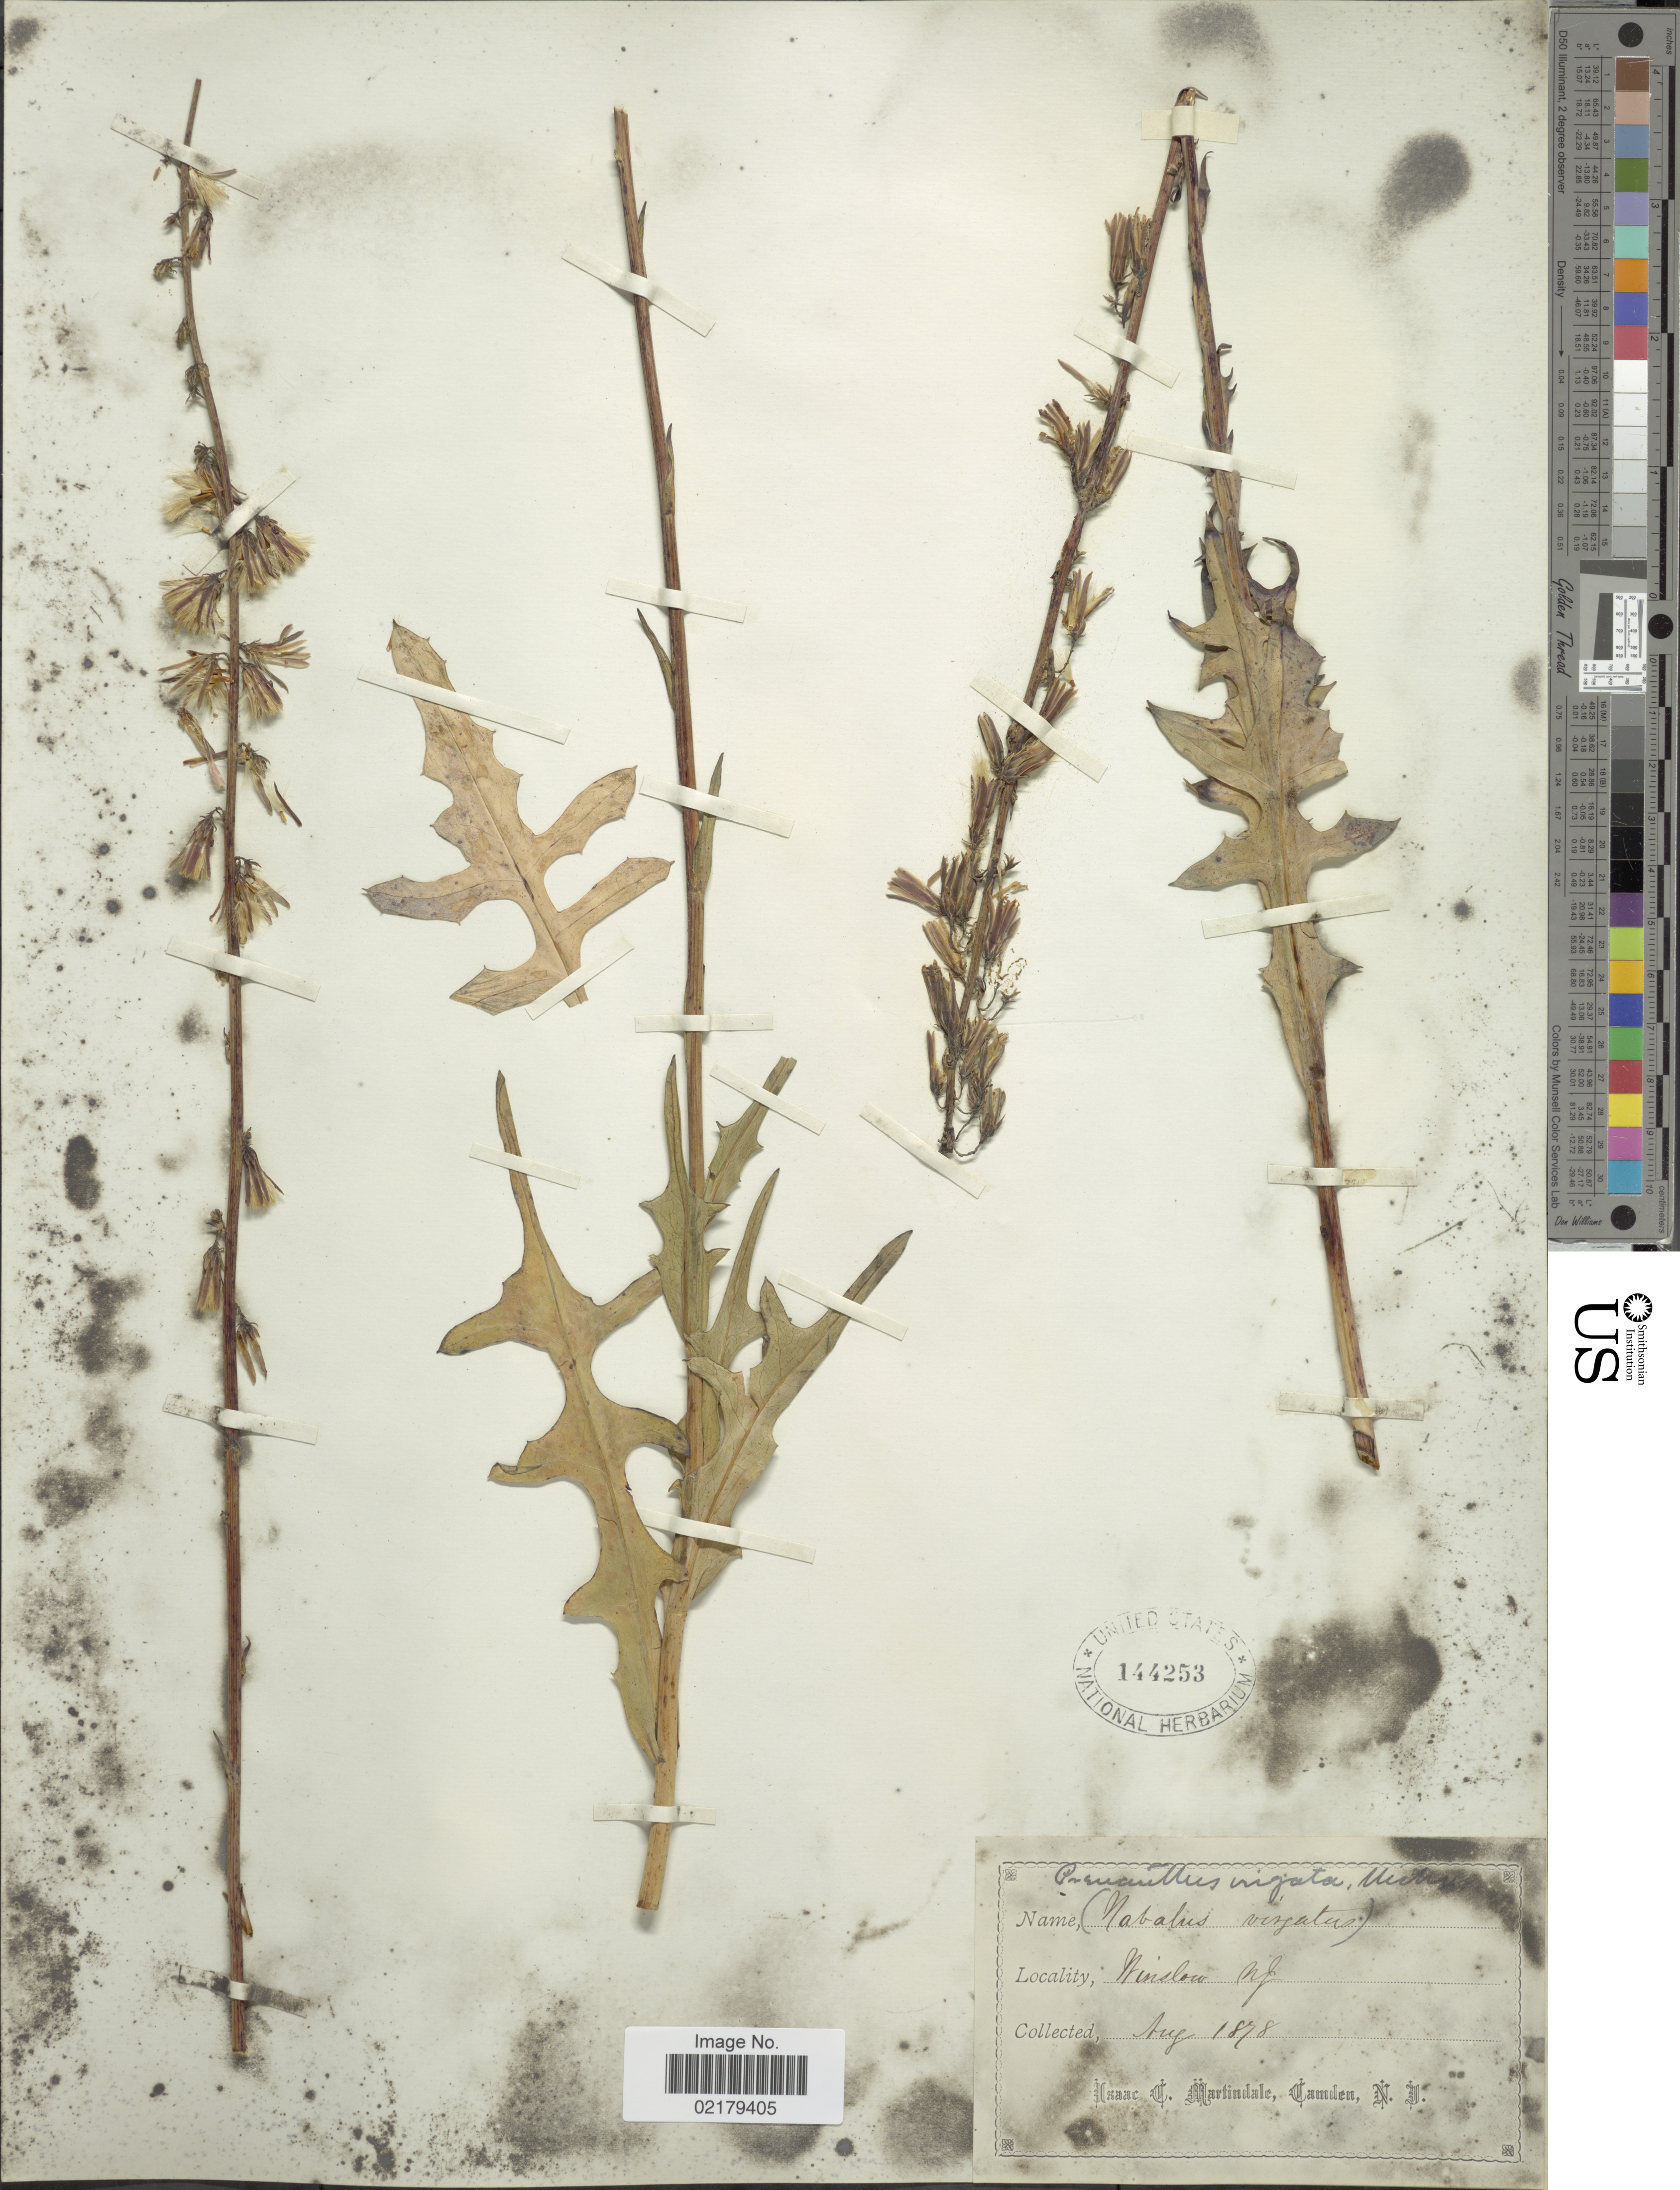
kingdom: Plantae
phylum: Tracheophyta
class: Magnoliopsida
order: Asterales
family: Asteraceae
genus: Prenanthes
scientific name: Prenanthes autumnalis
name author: Walter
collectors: I. C. Martindale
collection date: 1878-08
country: United States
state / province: New Jersey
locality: Winslow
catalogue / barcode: US 144253